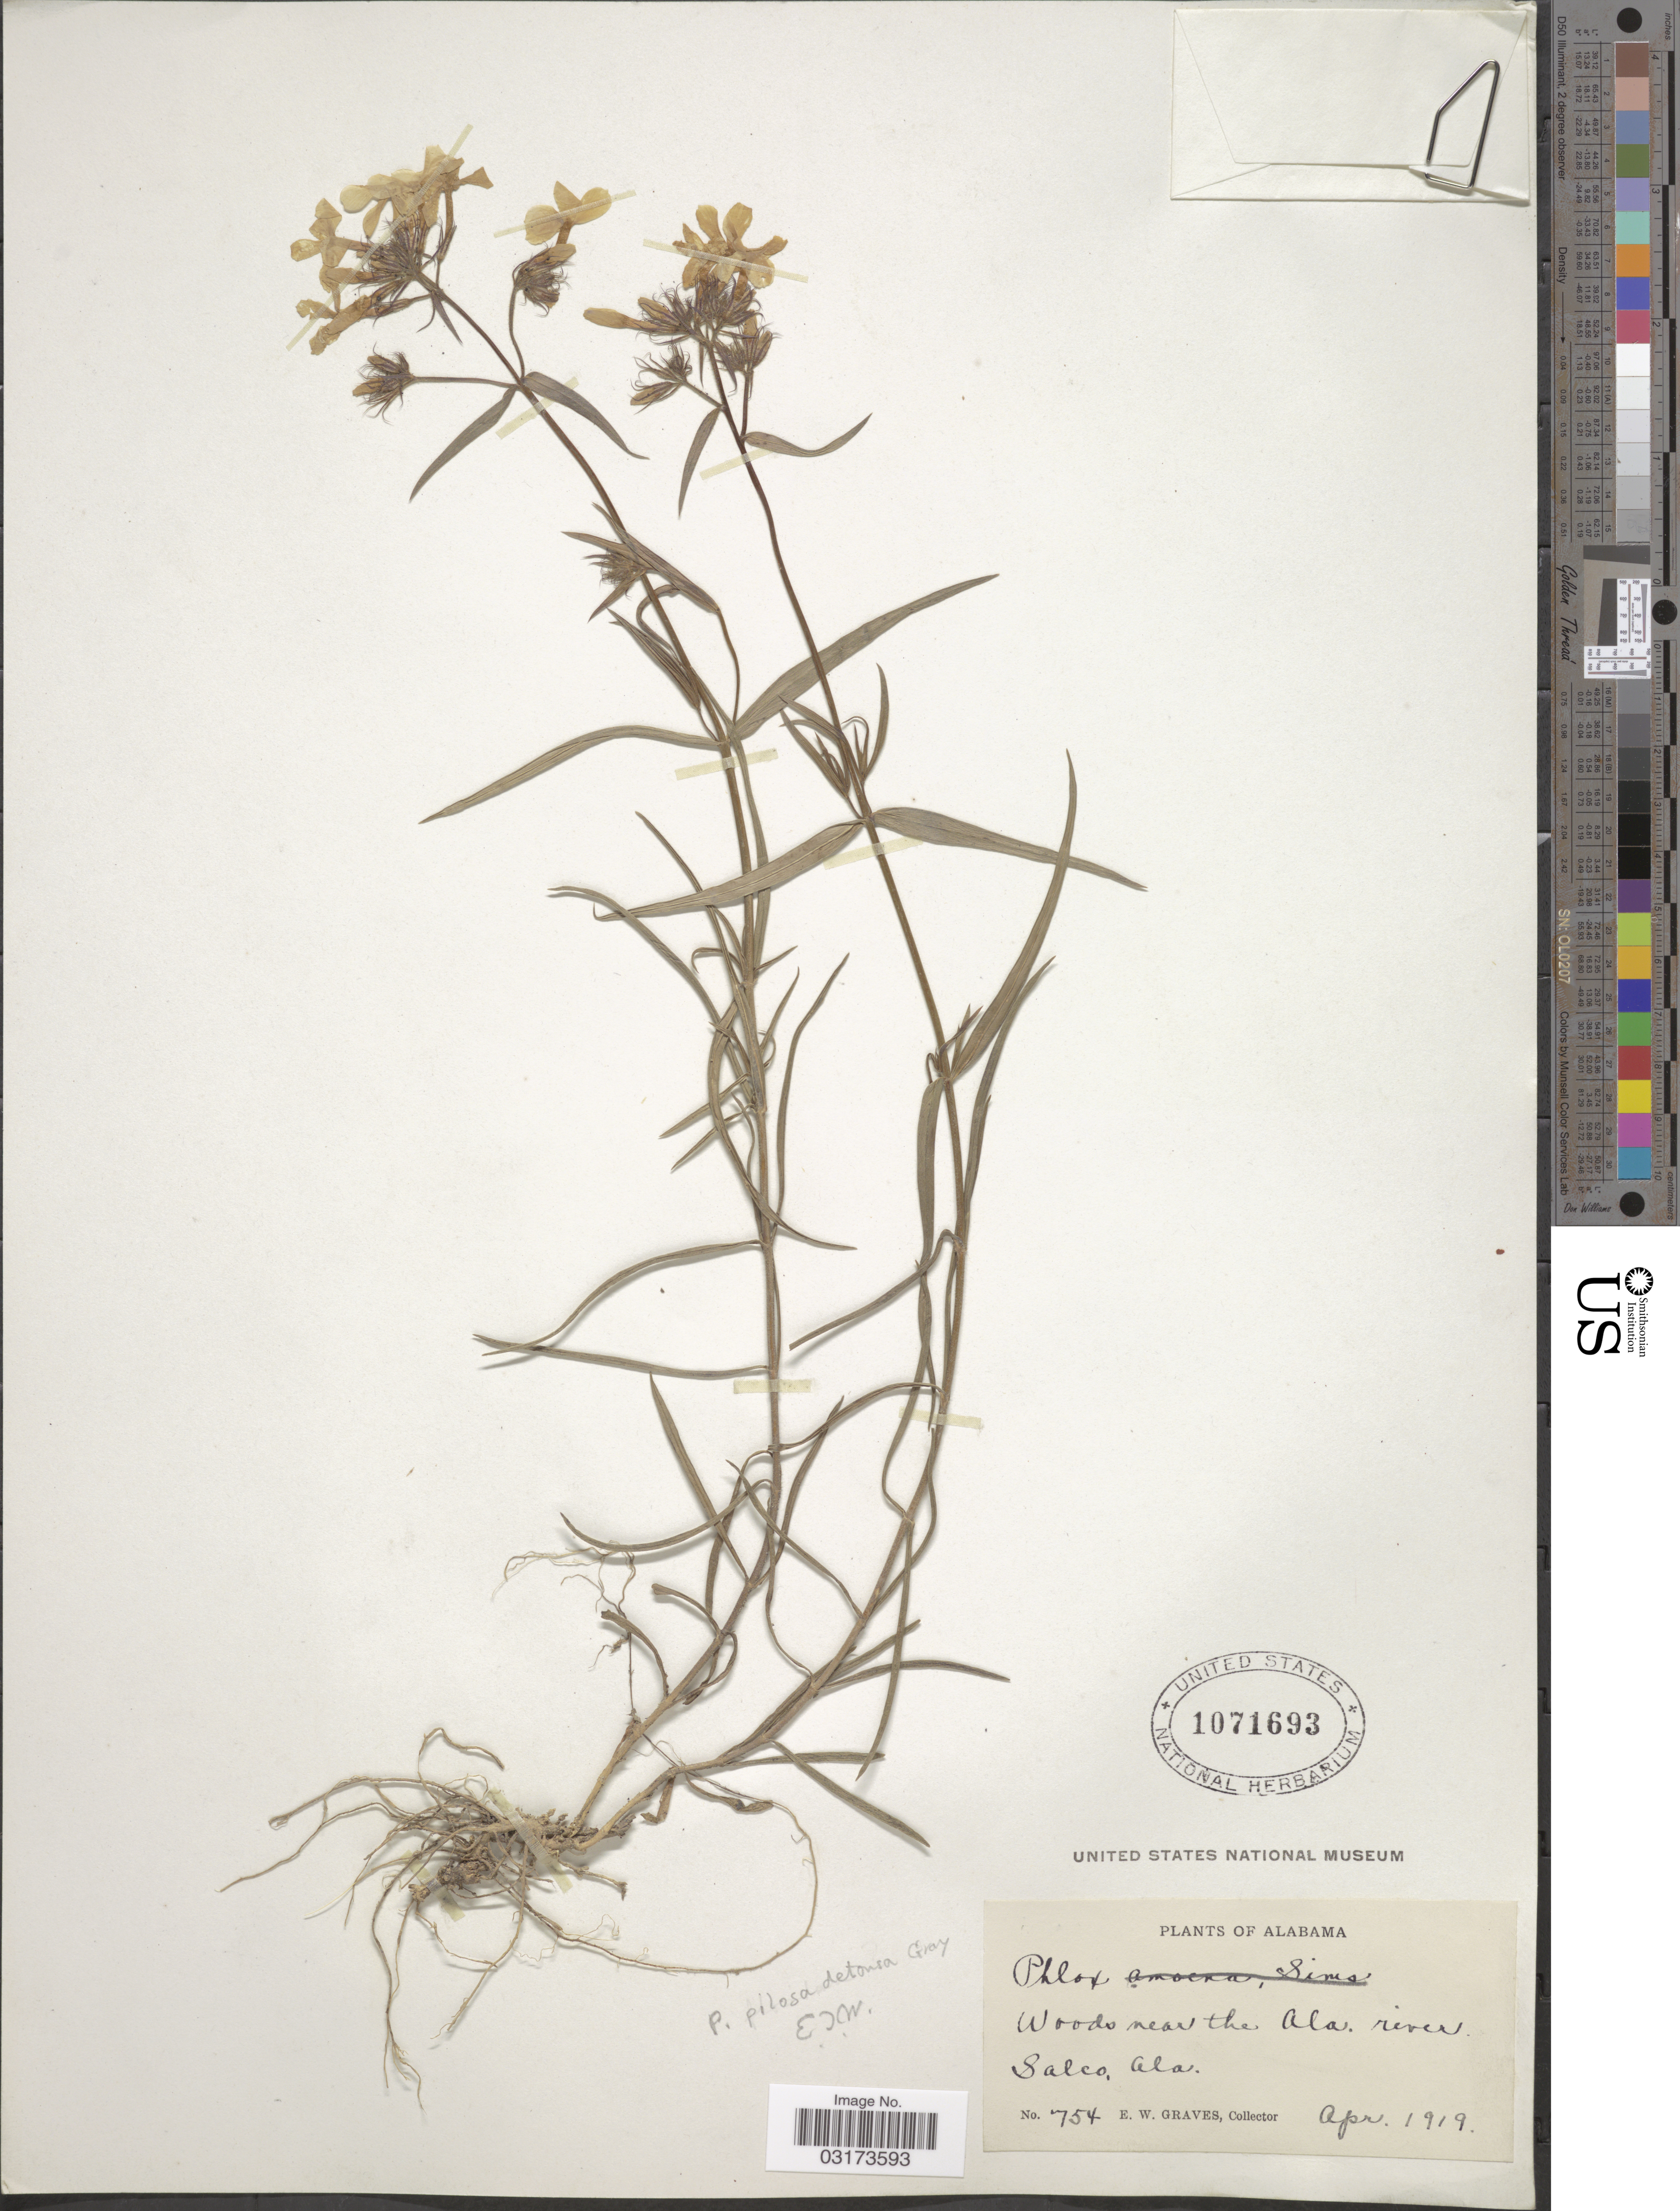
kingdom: Plantae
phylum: Tracheophyta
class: Magnoliopsida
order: Ericales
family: Polemoniaceae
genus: Phlox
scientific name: Phlox pilosa var. detonsa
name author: A. Gray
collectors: E. Graves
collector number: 754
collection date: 1919-04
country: United States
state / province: Alabama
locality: Woods near the Ala. river Salco.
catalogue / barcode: US 1071693